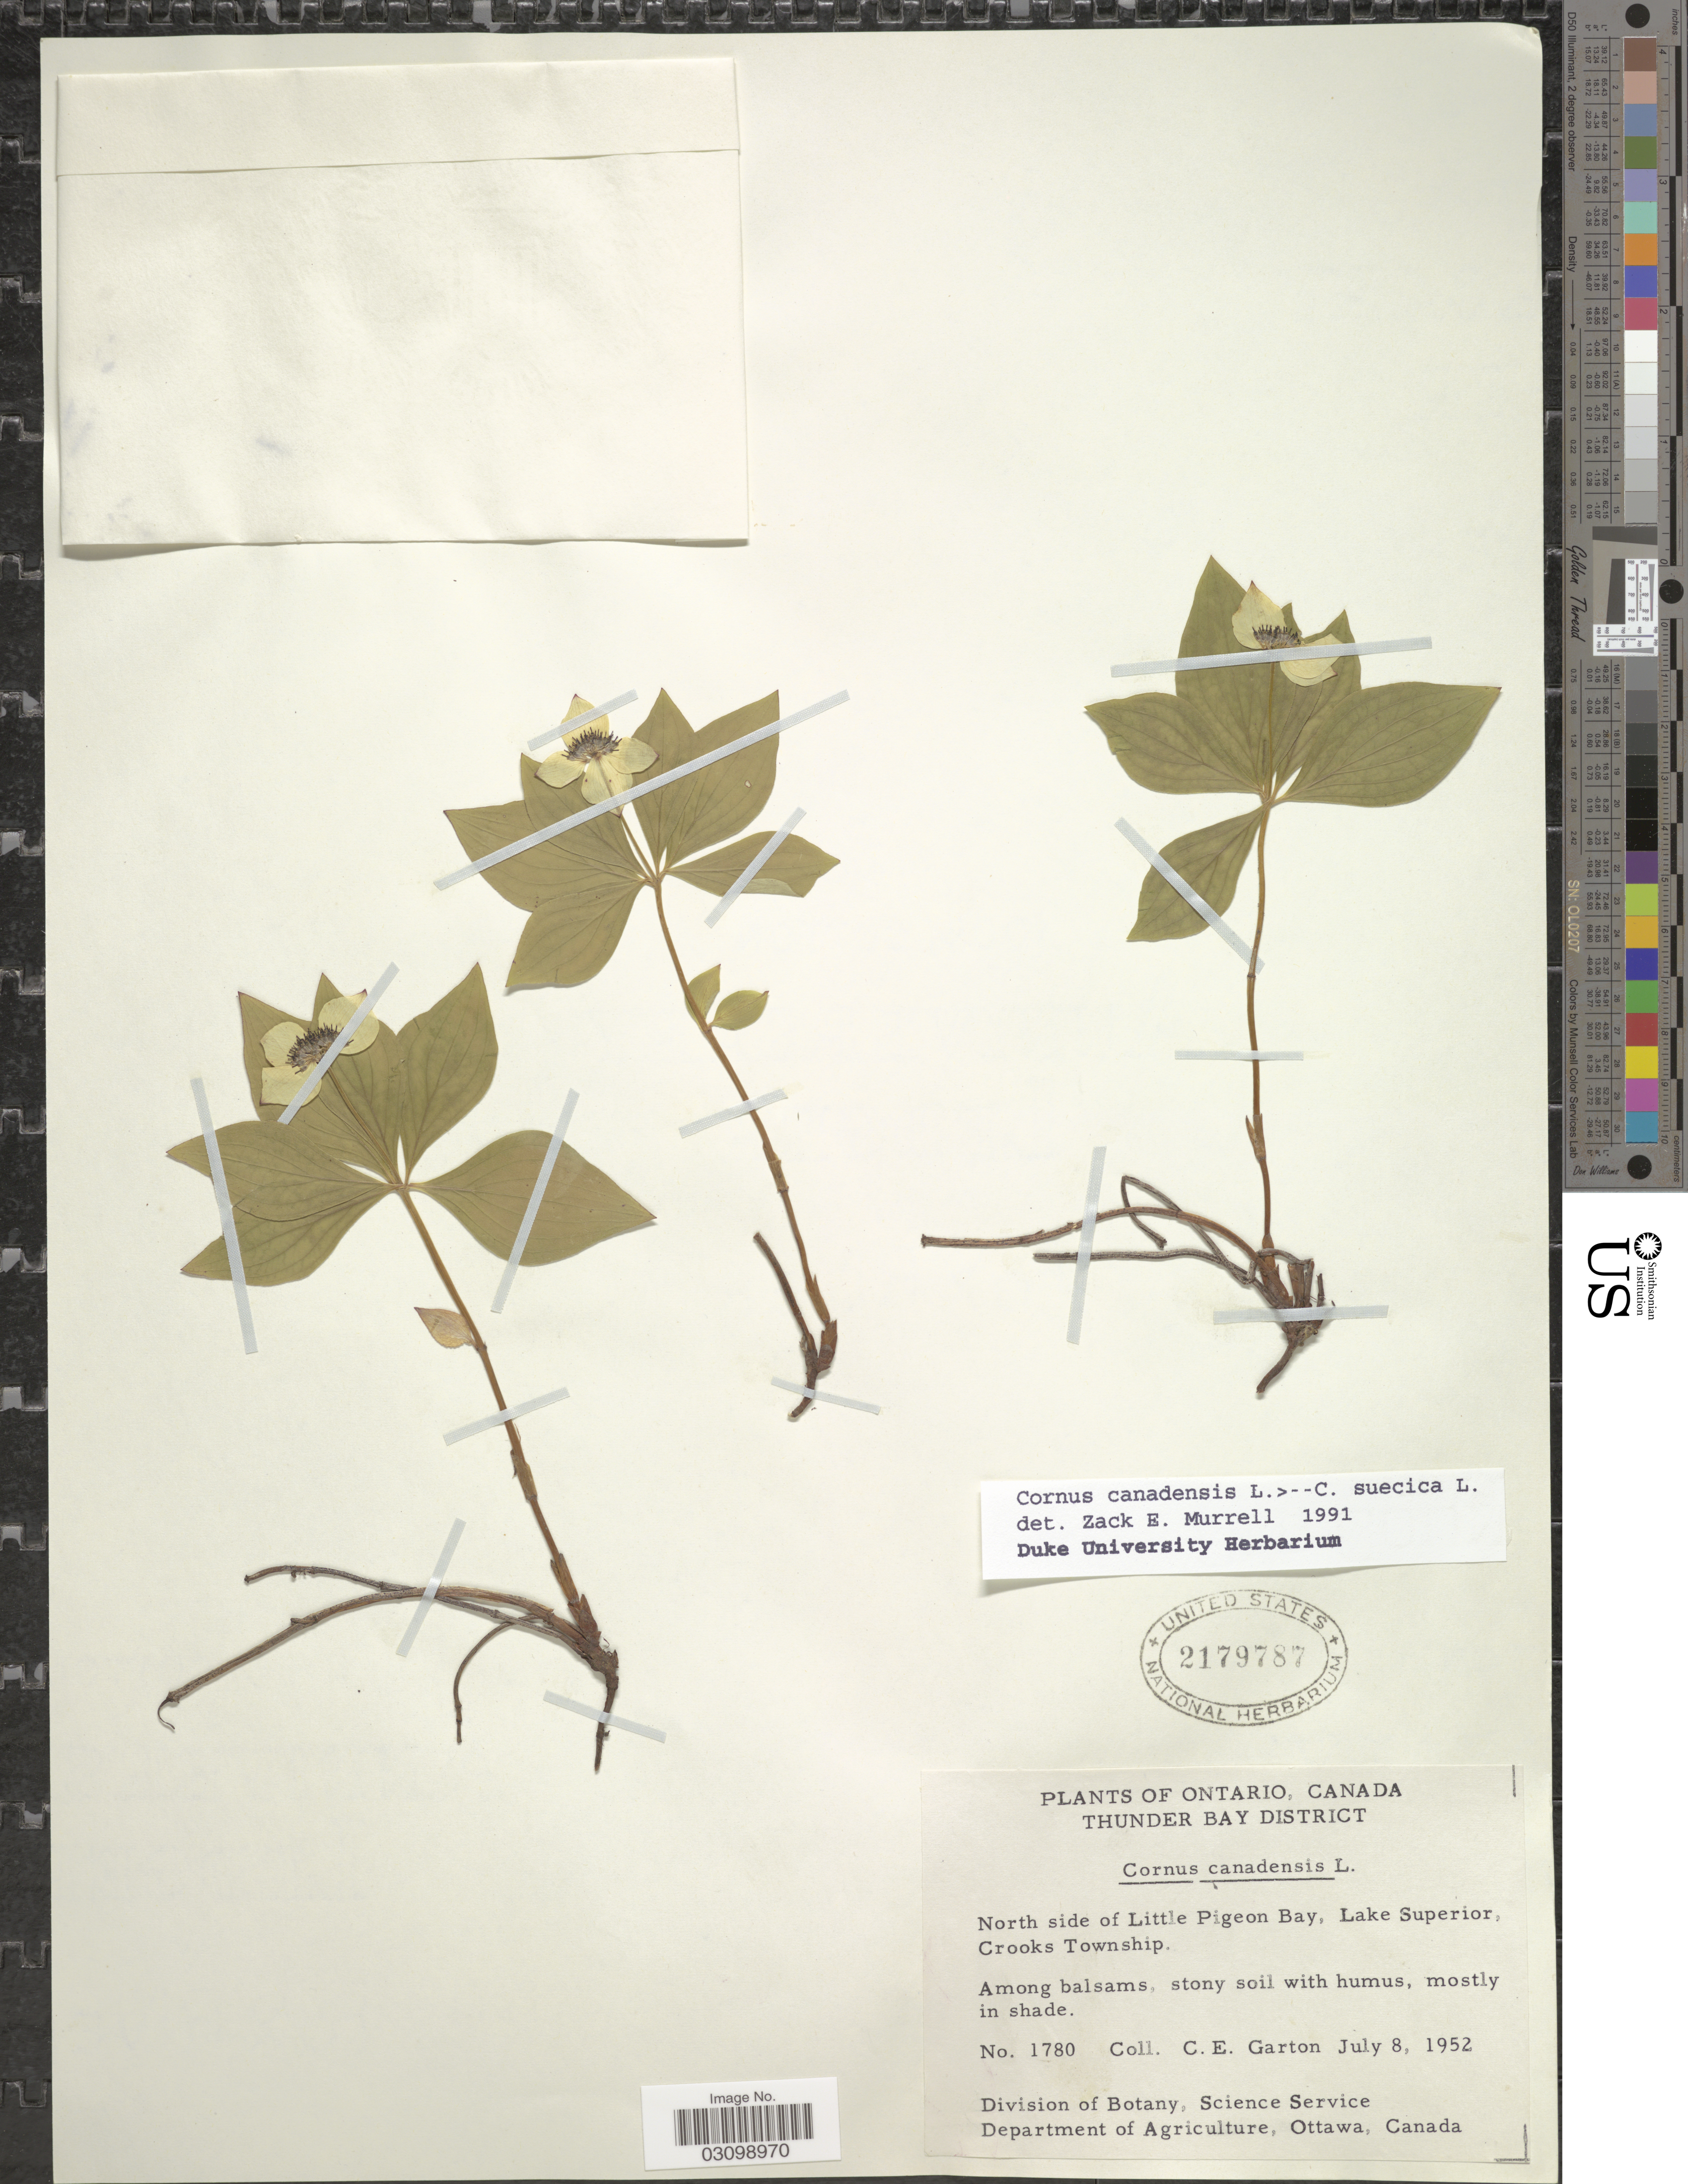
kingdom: Plantae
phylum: Tracheophyta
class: Magnoliopsida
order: Cornales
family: Cornaceae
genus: Cornus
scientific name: Cornus sp.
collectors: C. E. Garton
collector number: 1780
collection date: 1952-07-08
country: Canada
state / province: Ontario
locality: Thunder Bay District, North side of Little Pigeon Bay, Lake Superior, Crooks Township.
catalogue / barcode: US 2179787